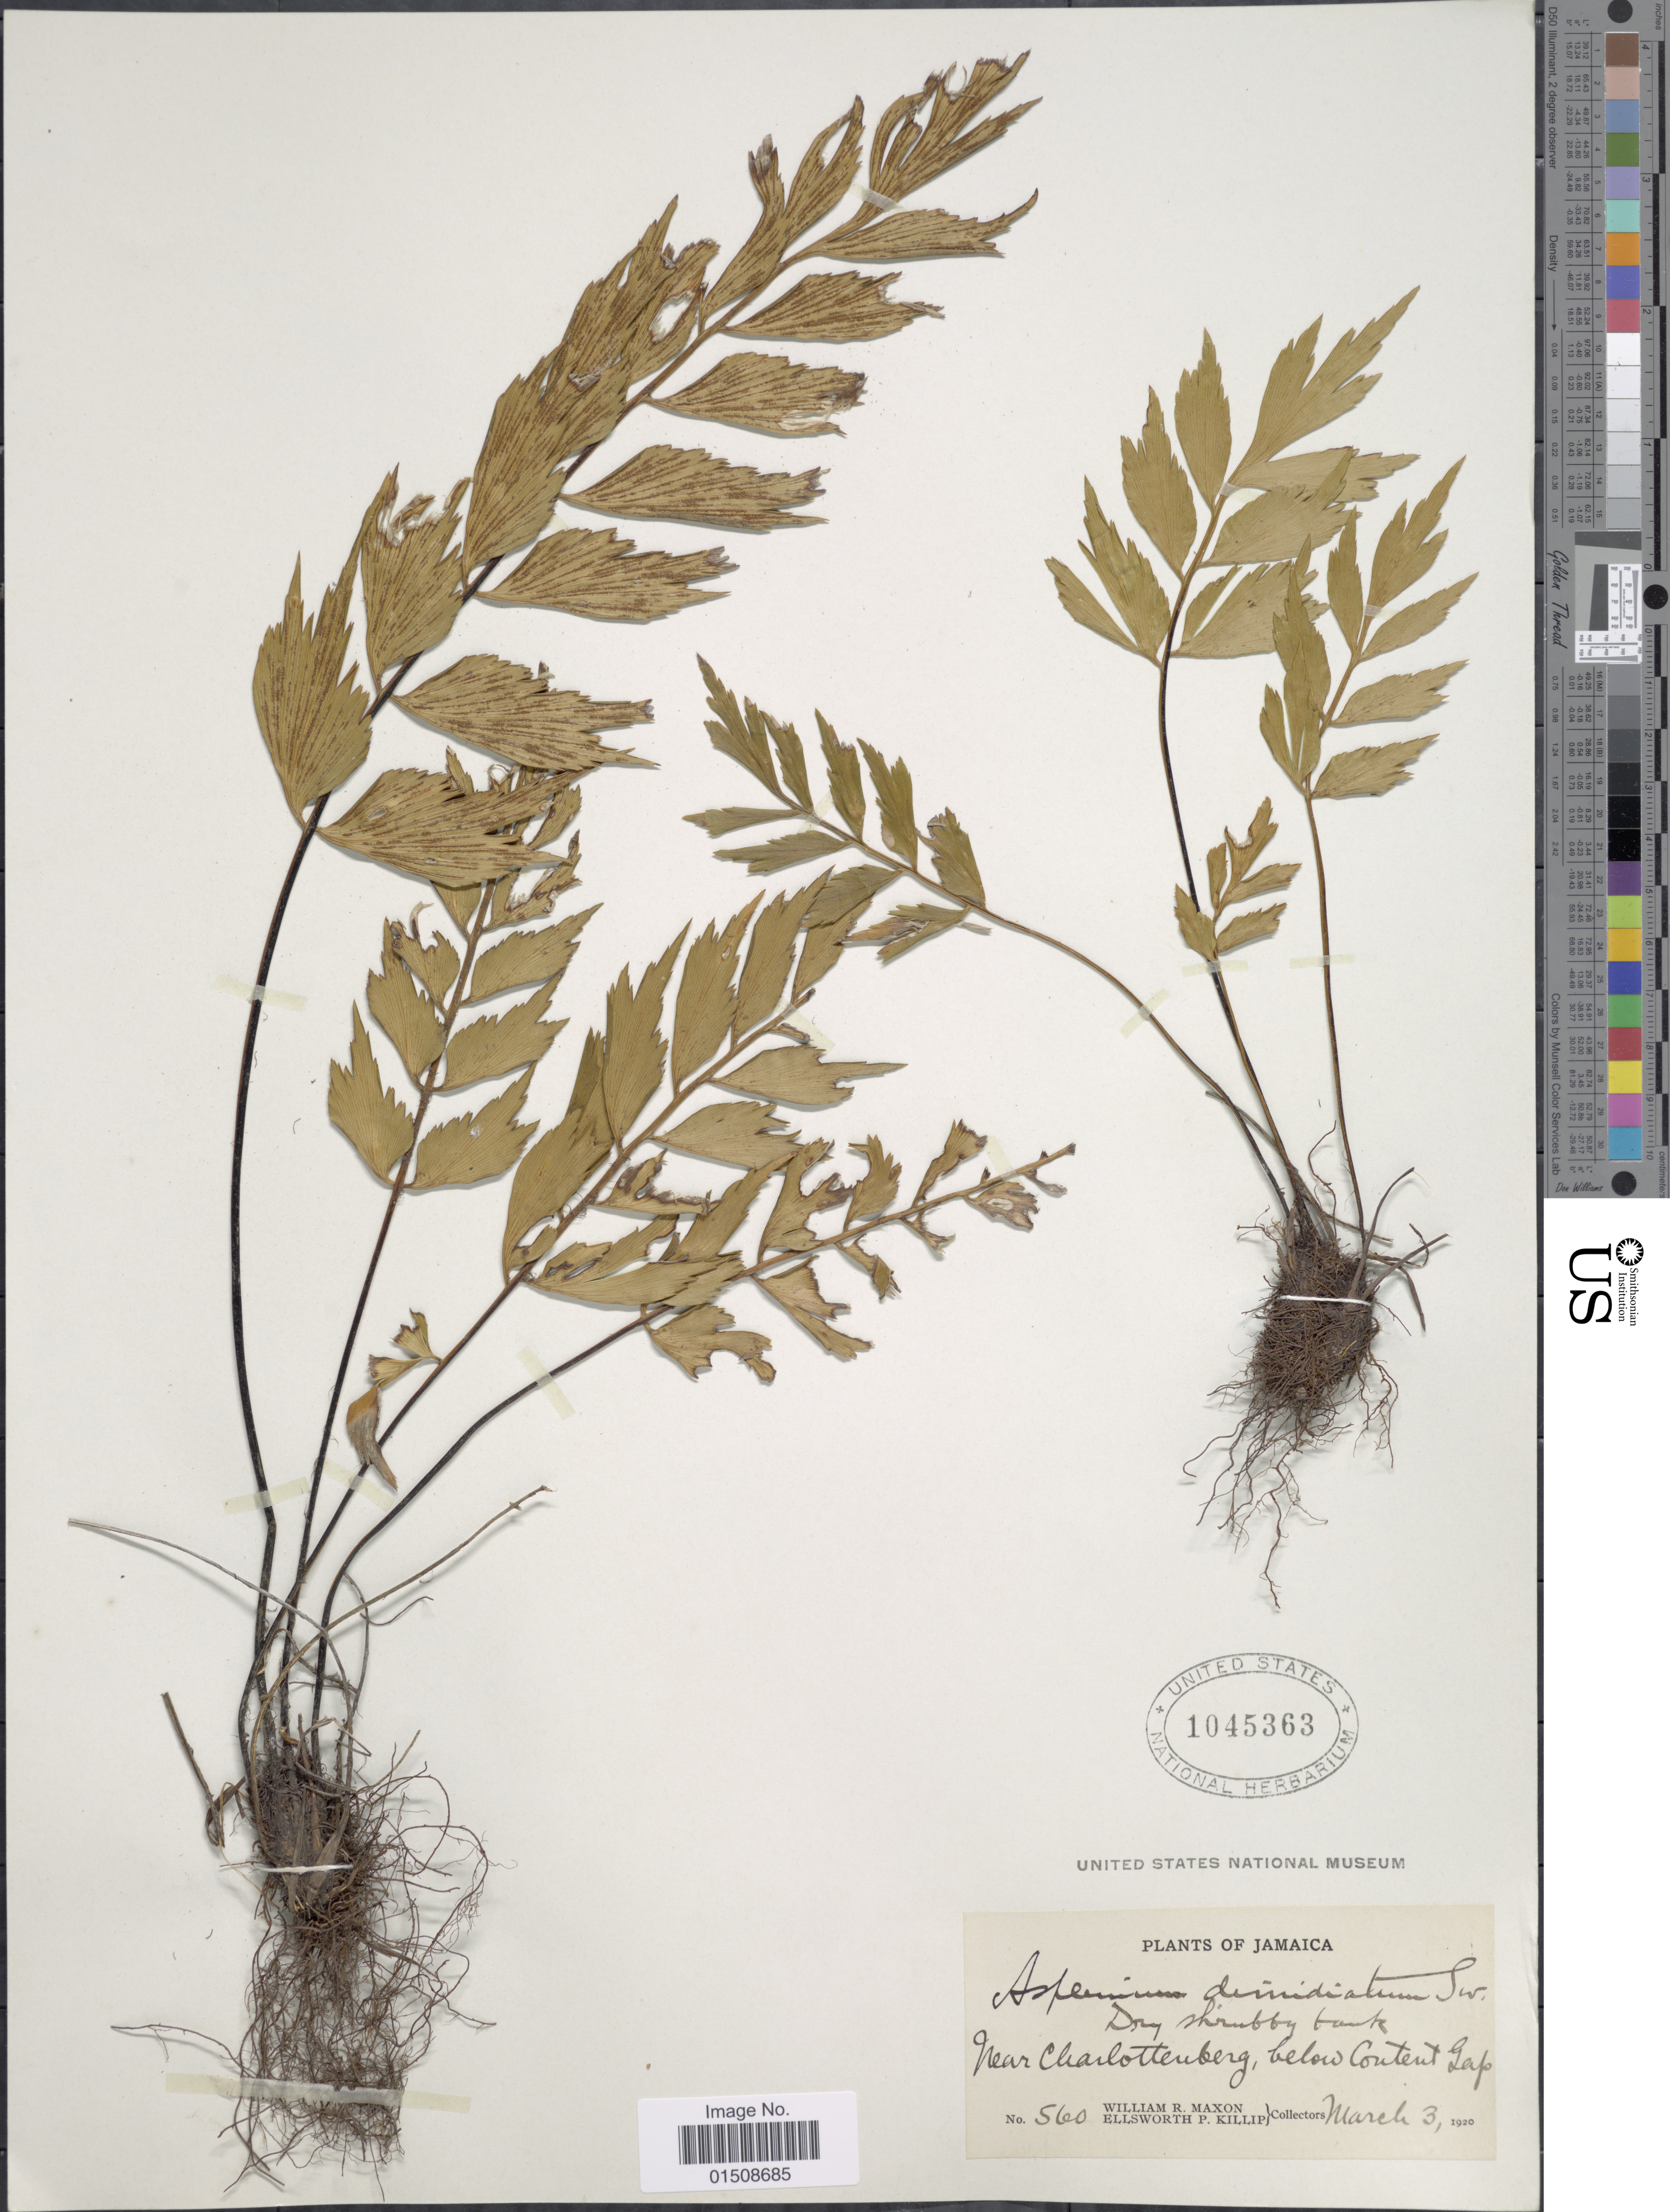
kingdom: Plantae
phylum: Tracheophyta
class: Polypodiopsida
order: Polypodiales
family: Aspleniaceae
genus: Asplenium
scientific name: Asplenium dimidiatum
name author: Sw.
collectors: W. R. Maxon & E. P. Killip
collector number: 560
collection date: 1920-03-03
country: Jamaica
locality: Near Charlottenberg, below Content Gap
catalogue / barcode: US 1045363